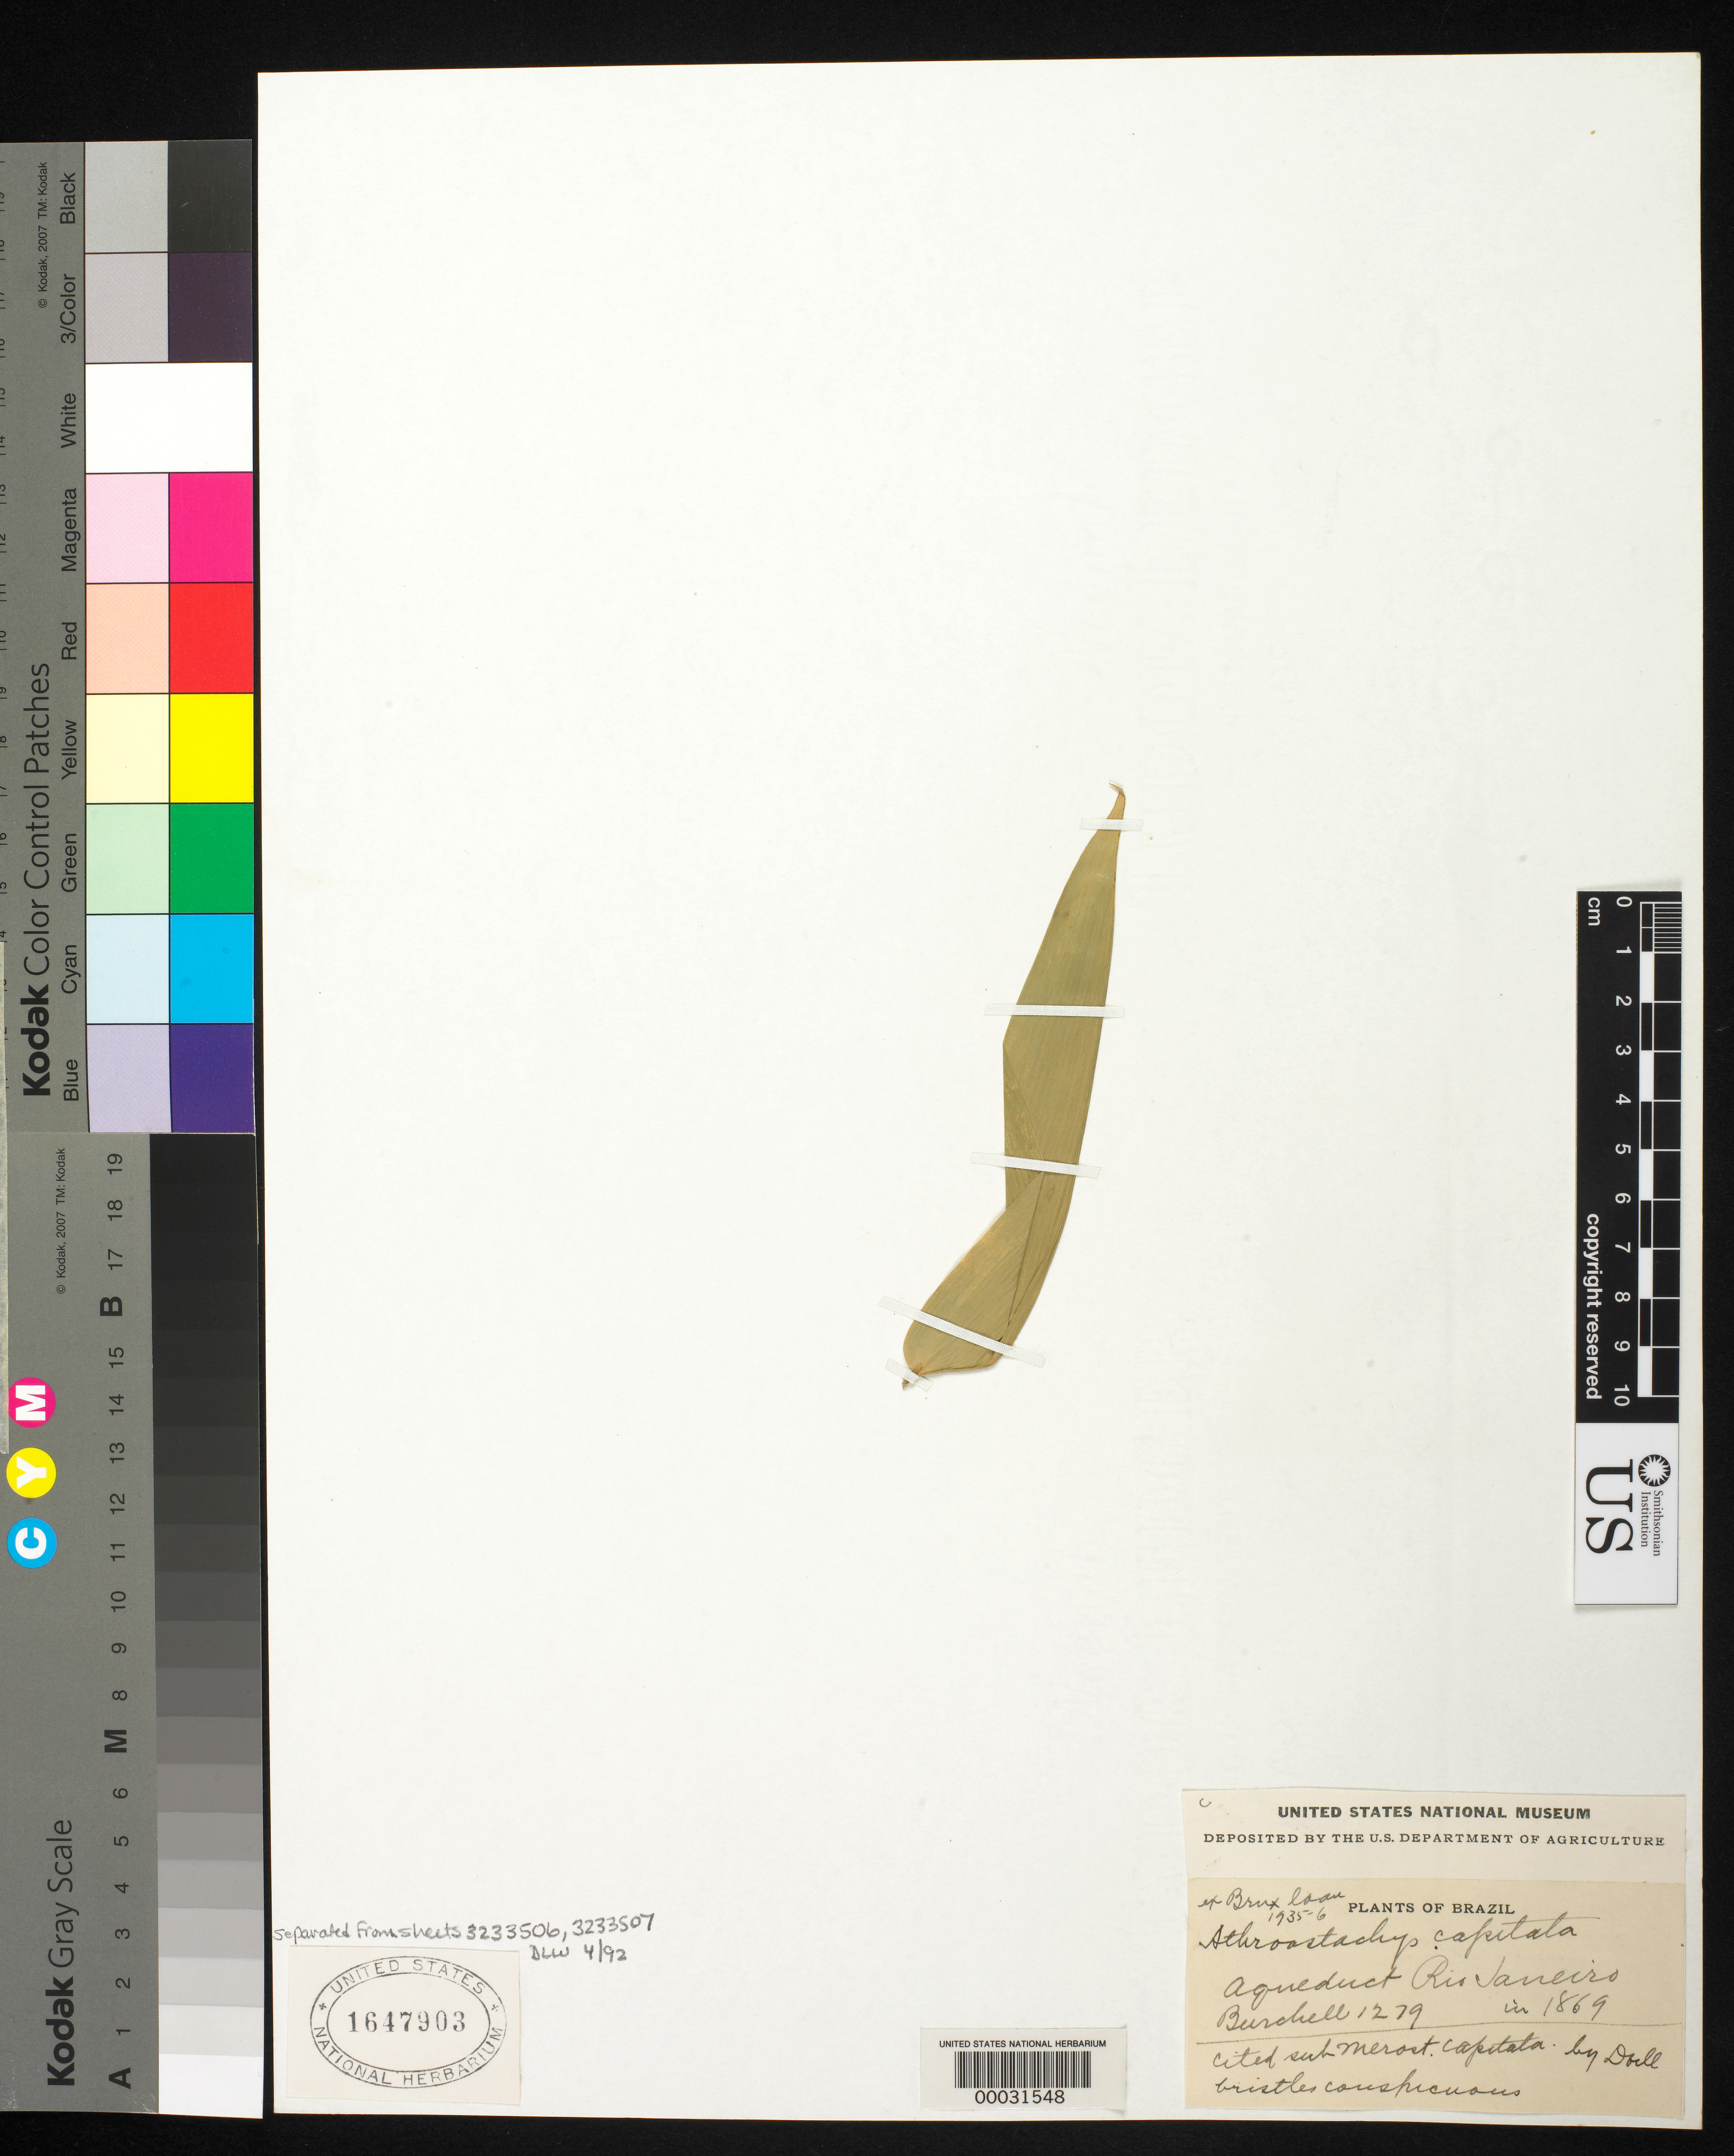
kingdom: Plantae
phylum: Tracheophyta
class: Liliopsida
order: Poales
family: Poaceae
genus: Athroostachys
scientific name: Athroostachys capitata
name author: (Hook.) Benth.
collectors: W. J. Burchell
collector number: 1279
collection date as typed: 1869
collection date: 1869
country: Brazil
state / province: Río de Janeiro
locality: Aqueduct, rio janeiro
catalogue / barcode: US 1647903